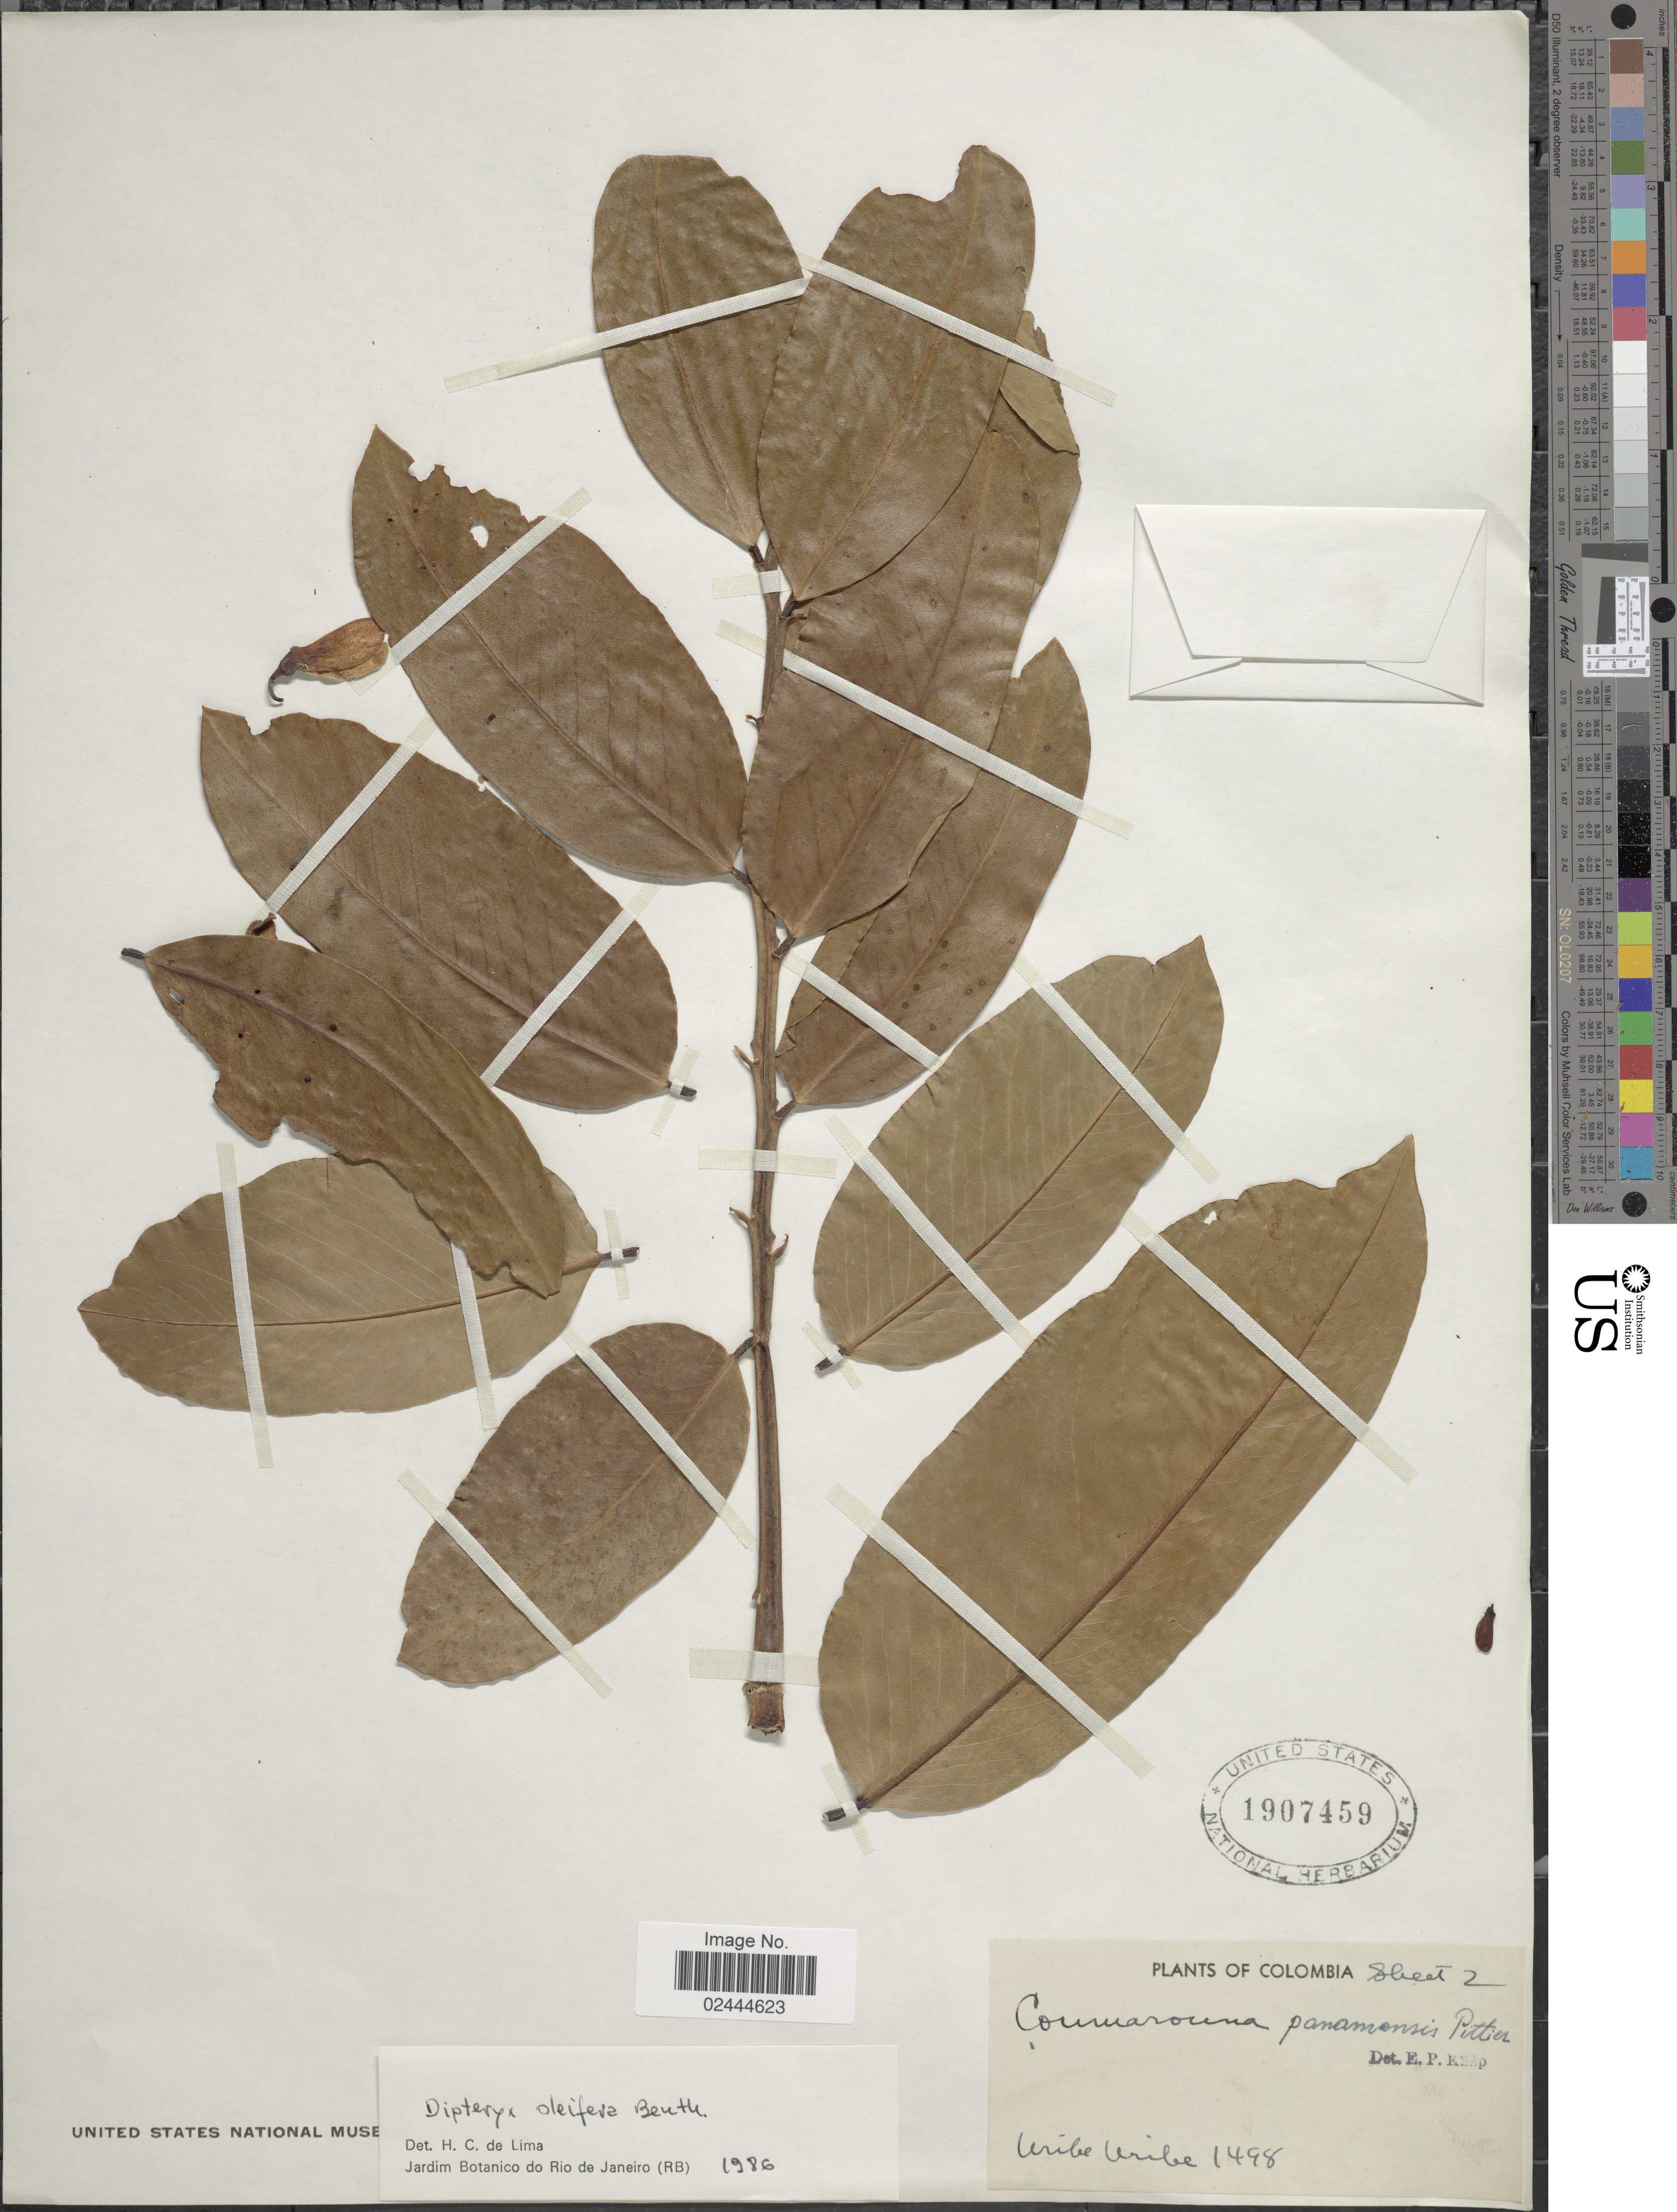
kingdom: Plantae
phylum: Tracheophyta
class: Magnoliopsida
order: Fabales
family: Fabaceae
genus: Dipteryx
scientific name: Dipteryx oleifera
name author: Benth.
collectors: L. Uribe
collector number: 1498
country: Colombia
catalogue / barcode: US 1907459